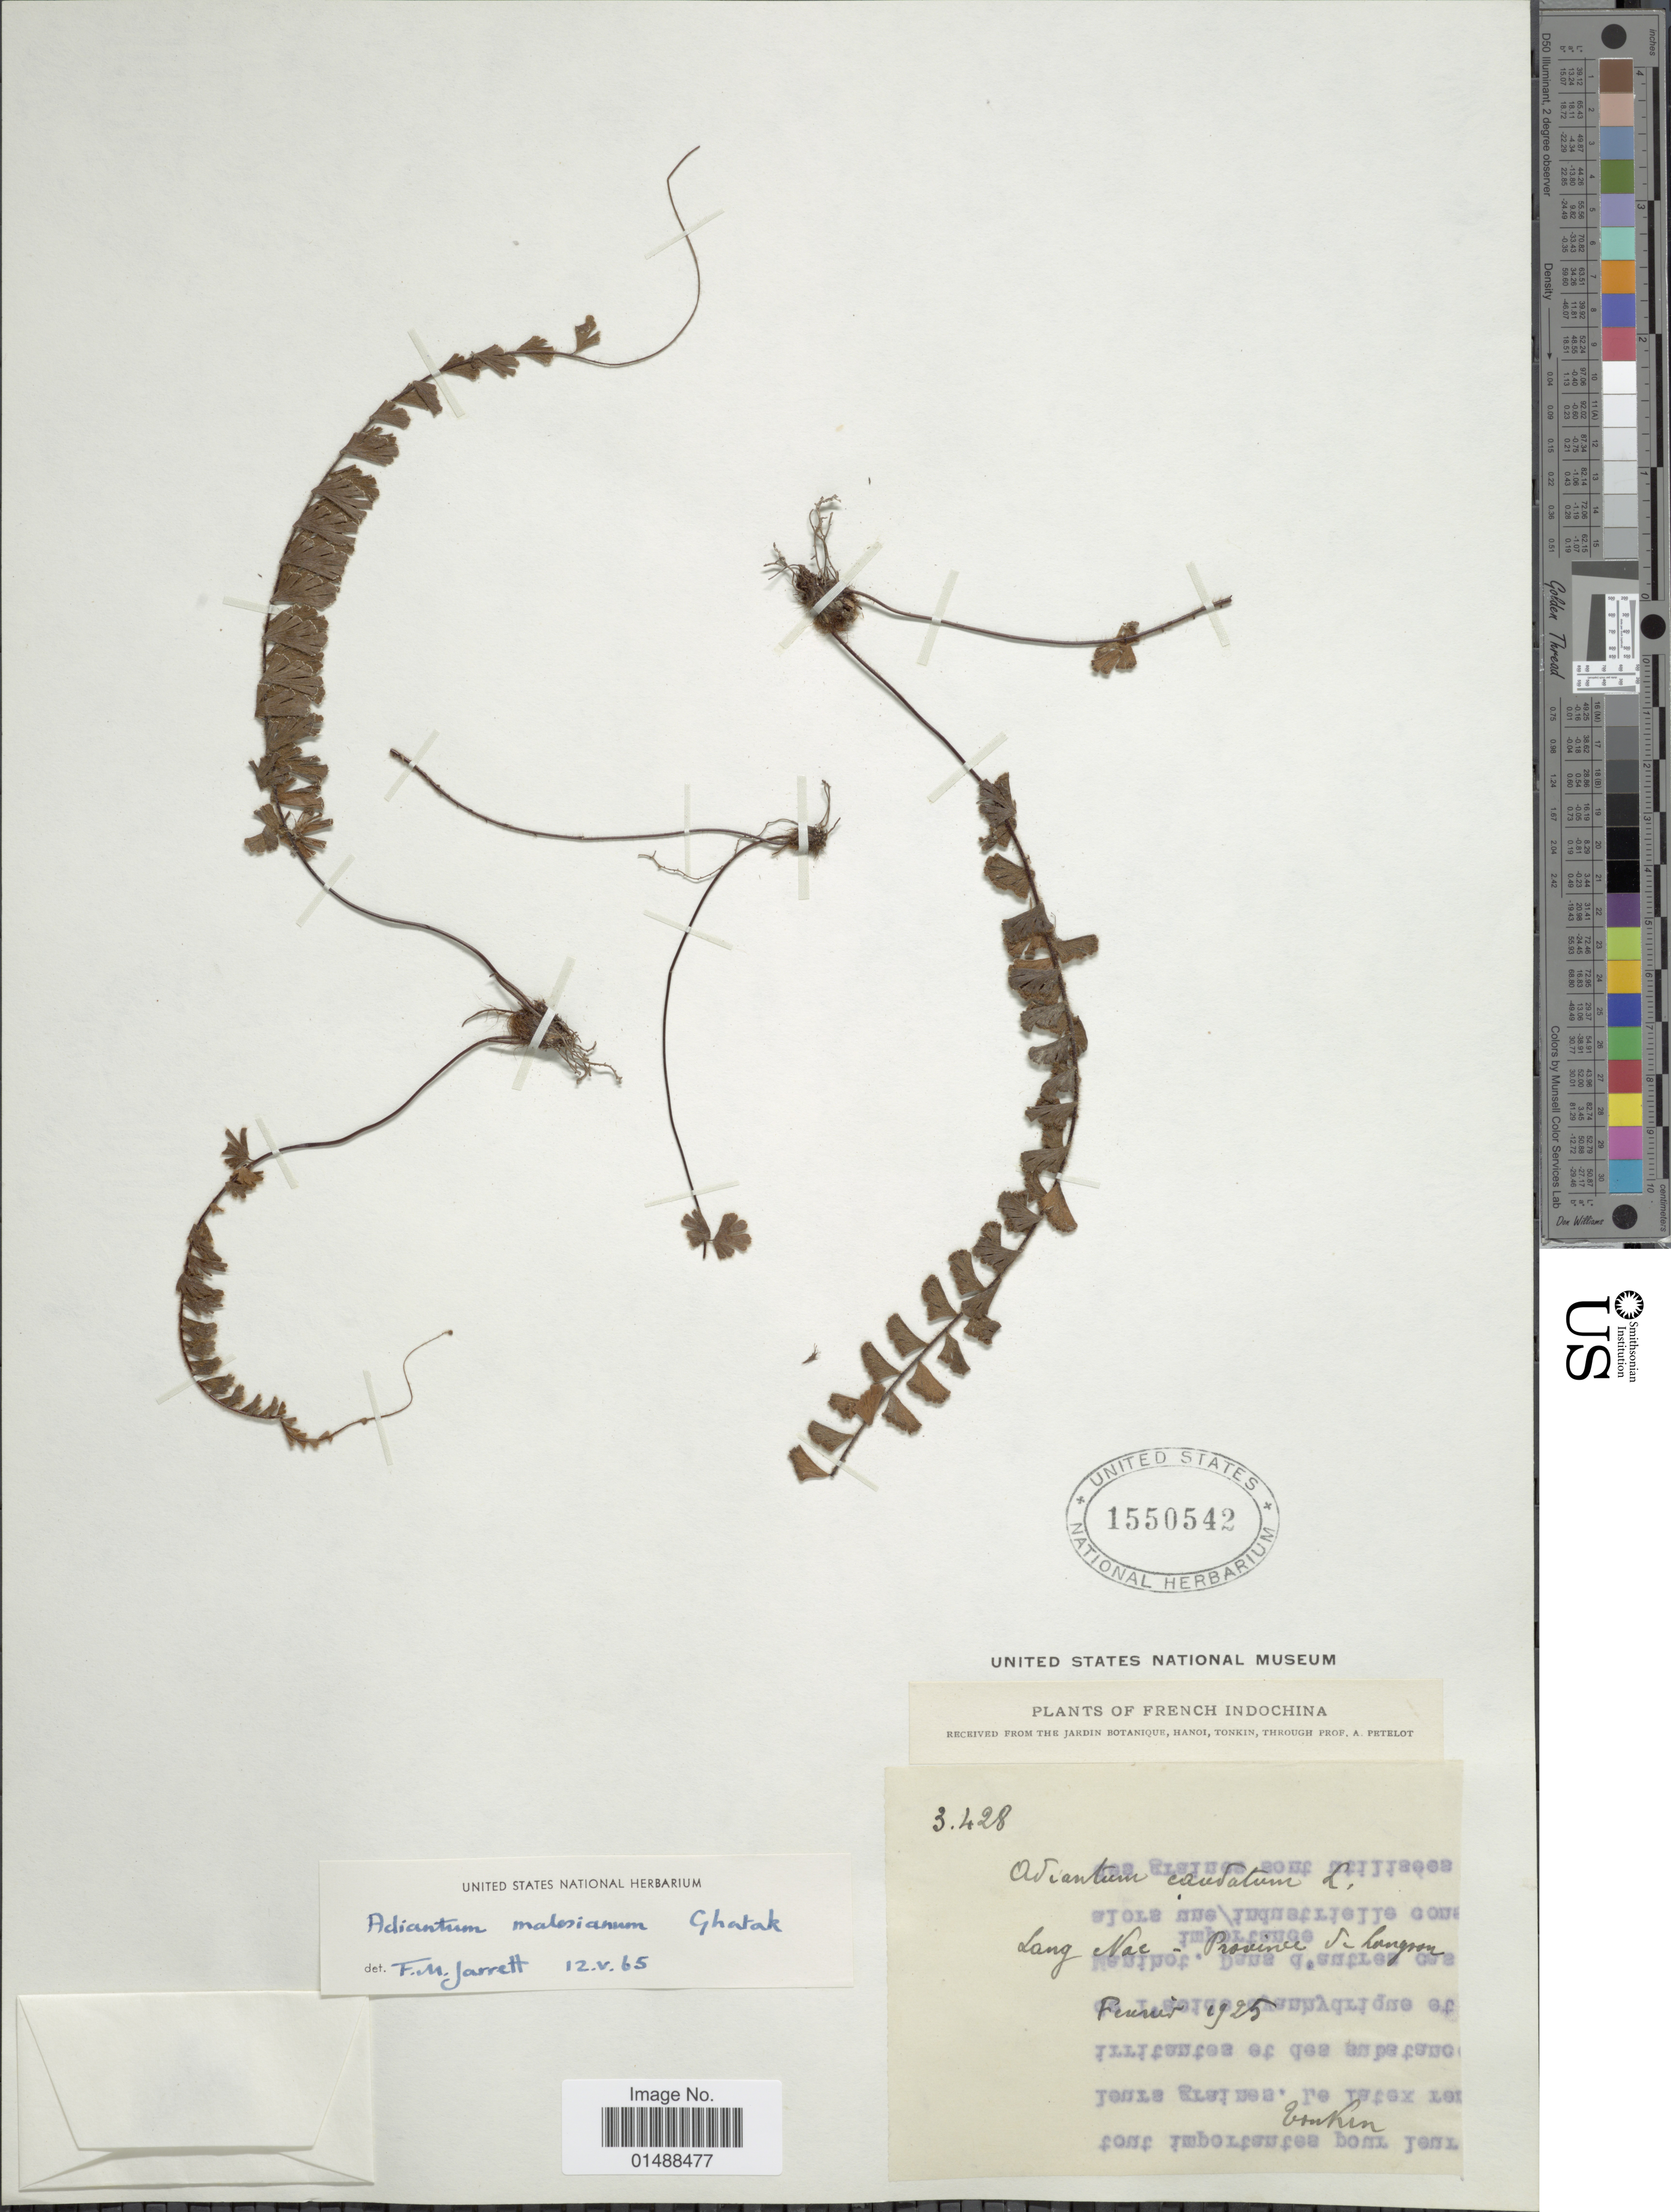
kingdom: Plantae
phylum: Tracheophyta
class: Polypodiopsida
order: Polypodiales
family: Pteridaceae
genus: Adiantum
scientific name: Adiantum malesianum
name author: J. Ghatak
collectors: A. Petelot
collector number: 3428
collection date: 1925-02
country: Vietnam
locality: French Indochina, Tonkin. Lang Nae, Province de Langson [interpreted].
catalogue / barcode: US 1550542